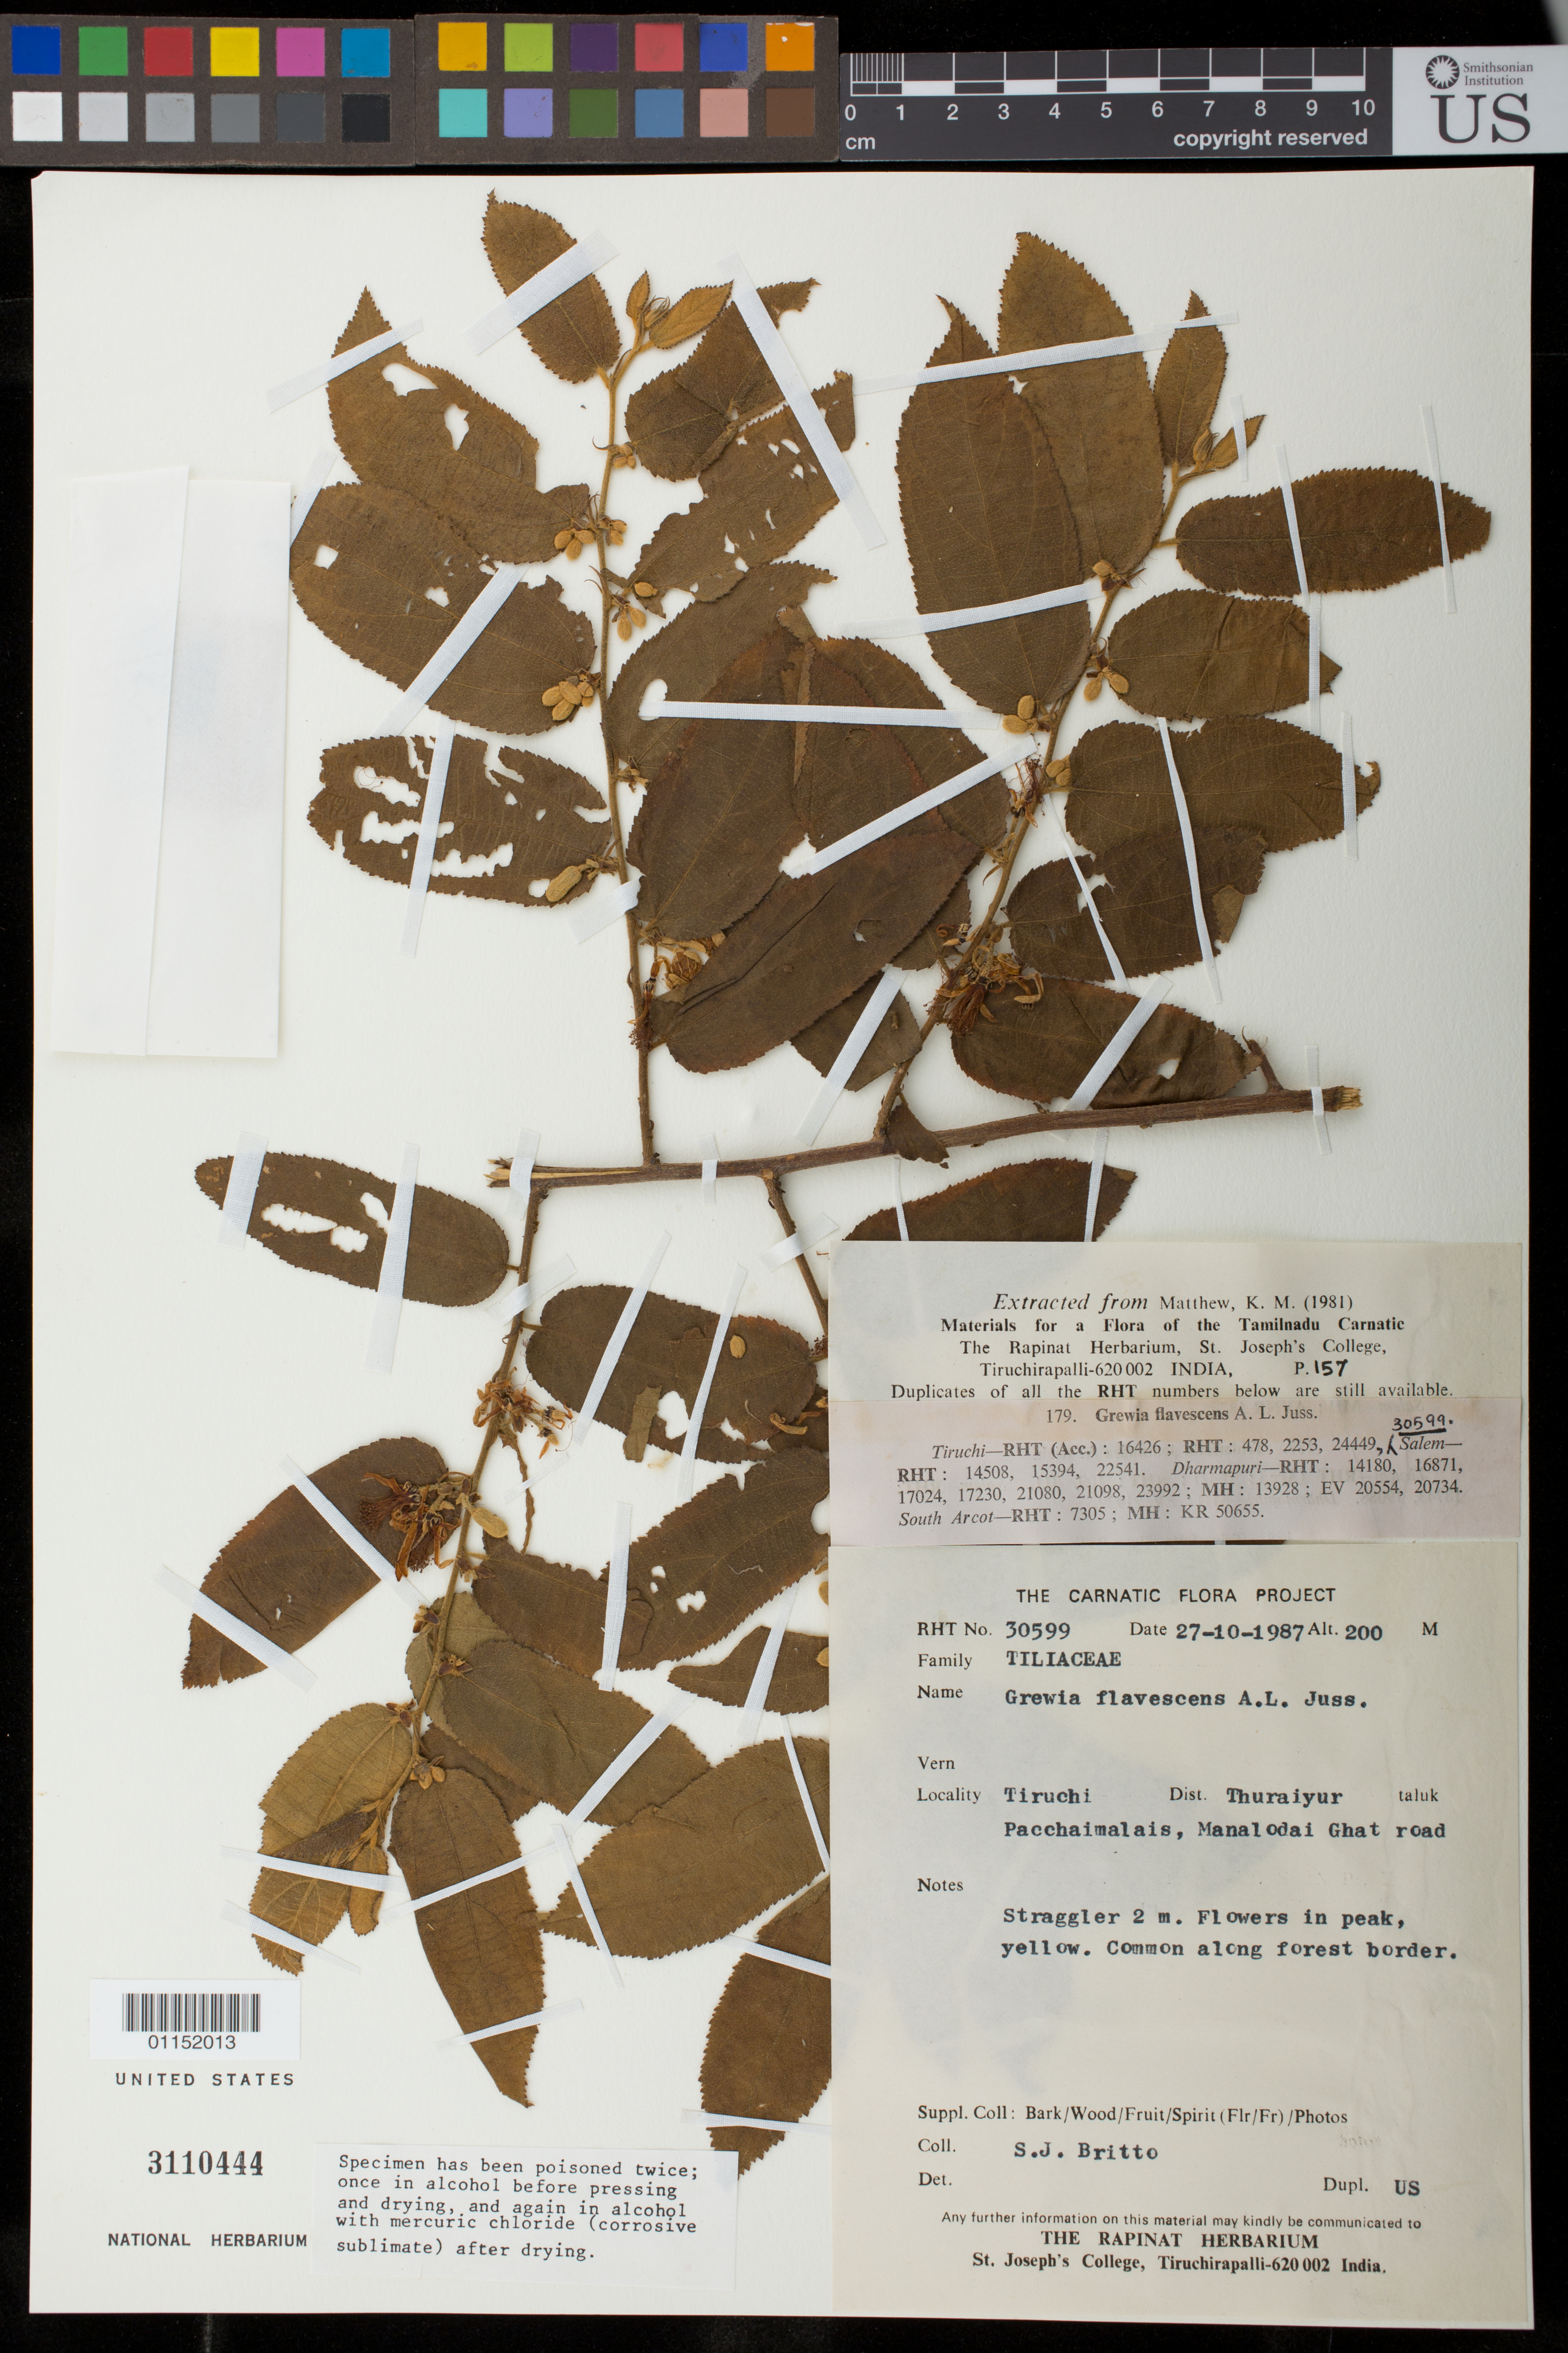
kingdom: Plantae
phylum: Tracheophyta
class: Magnoliopsida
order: Malvales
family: Malvaceae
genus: Grewia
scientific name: Grewia flavescens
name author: Juss.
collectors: S. J. Britto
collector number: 30599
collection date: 1987-10-27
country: India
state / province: Tamil Nadu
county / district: Tiruchi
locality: Thuraiyur, Pacchaimalais, Manalodai Ghat road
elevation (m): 200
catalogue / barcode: US 3110444